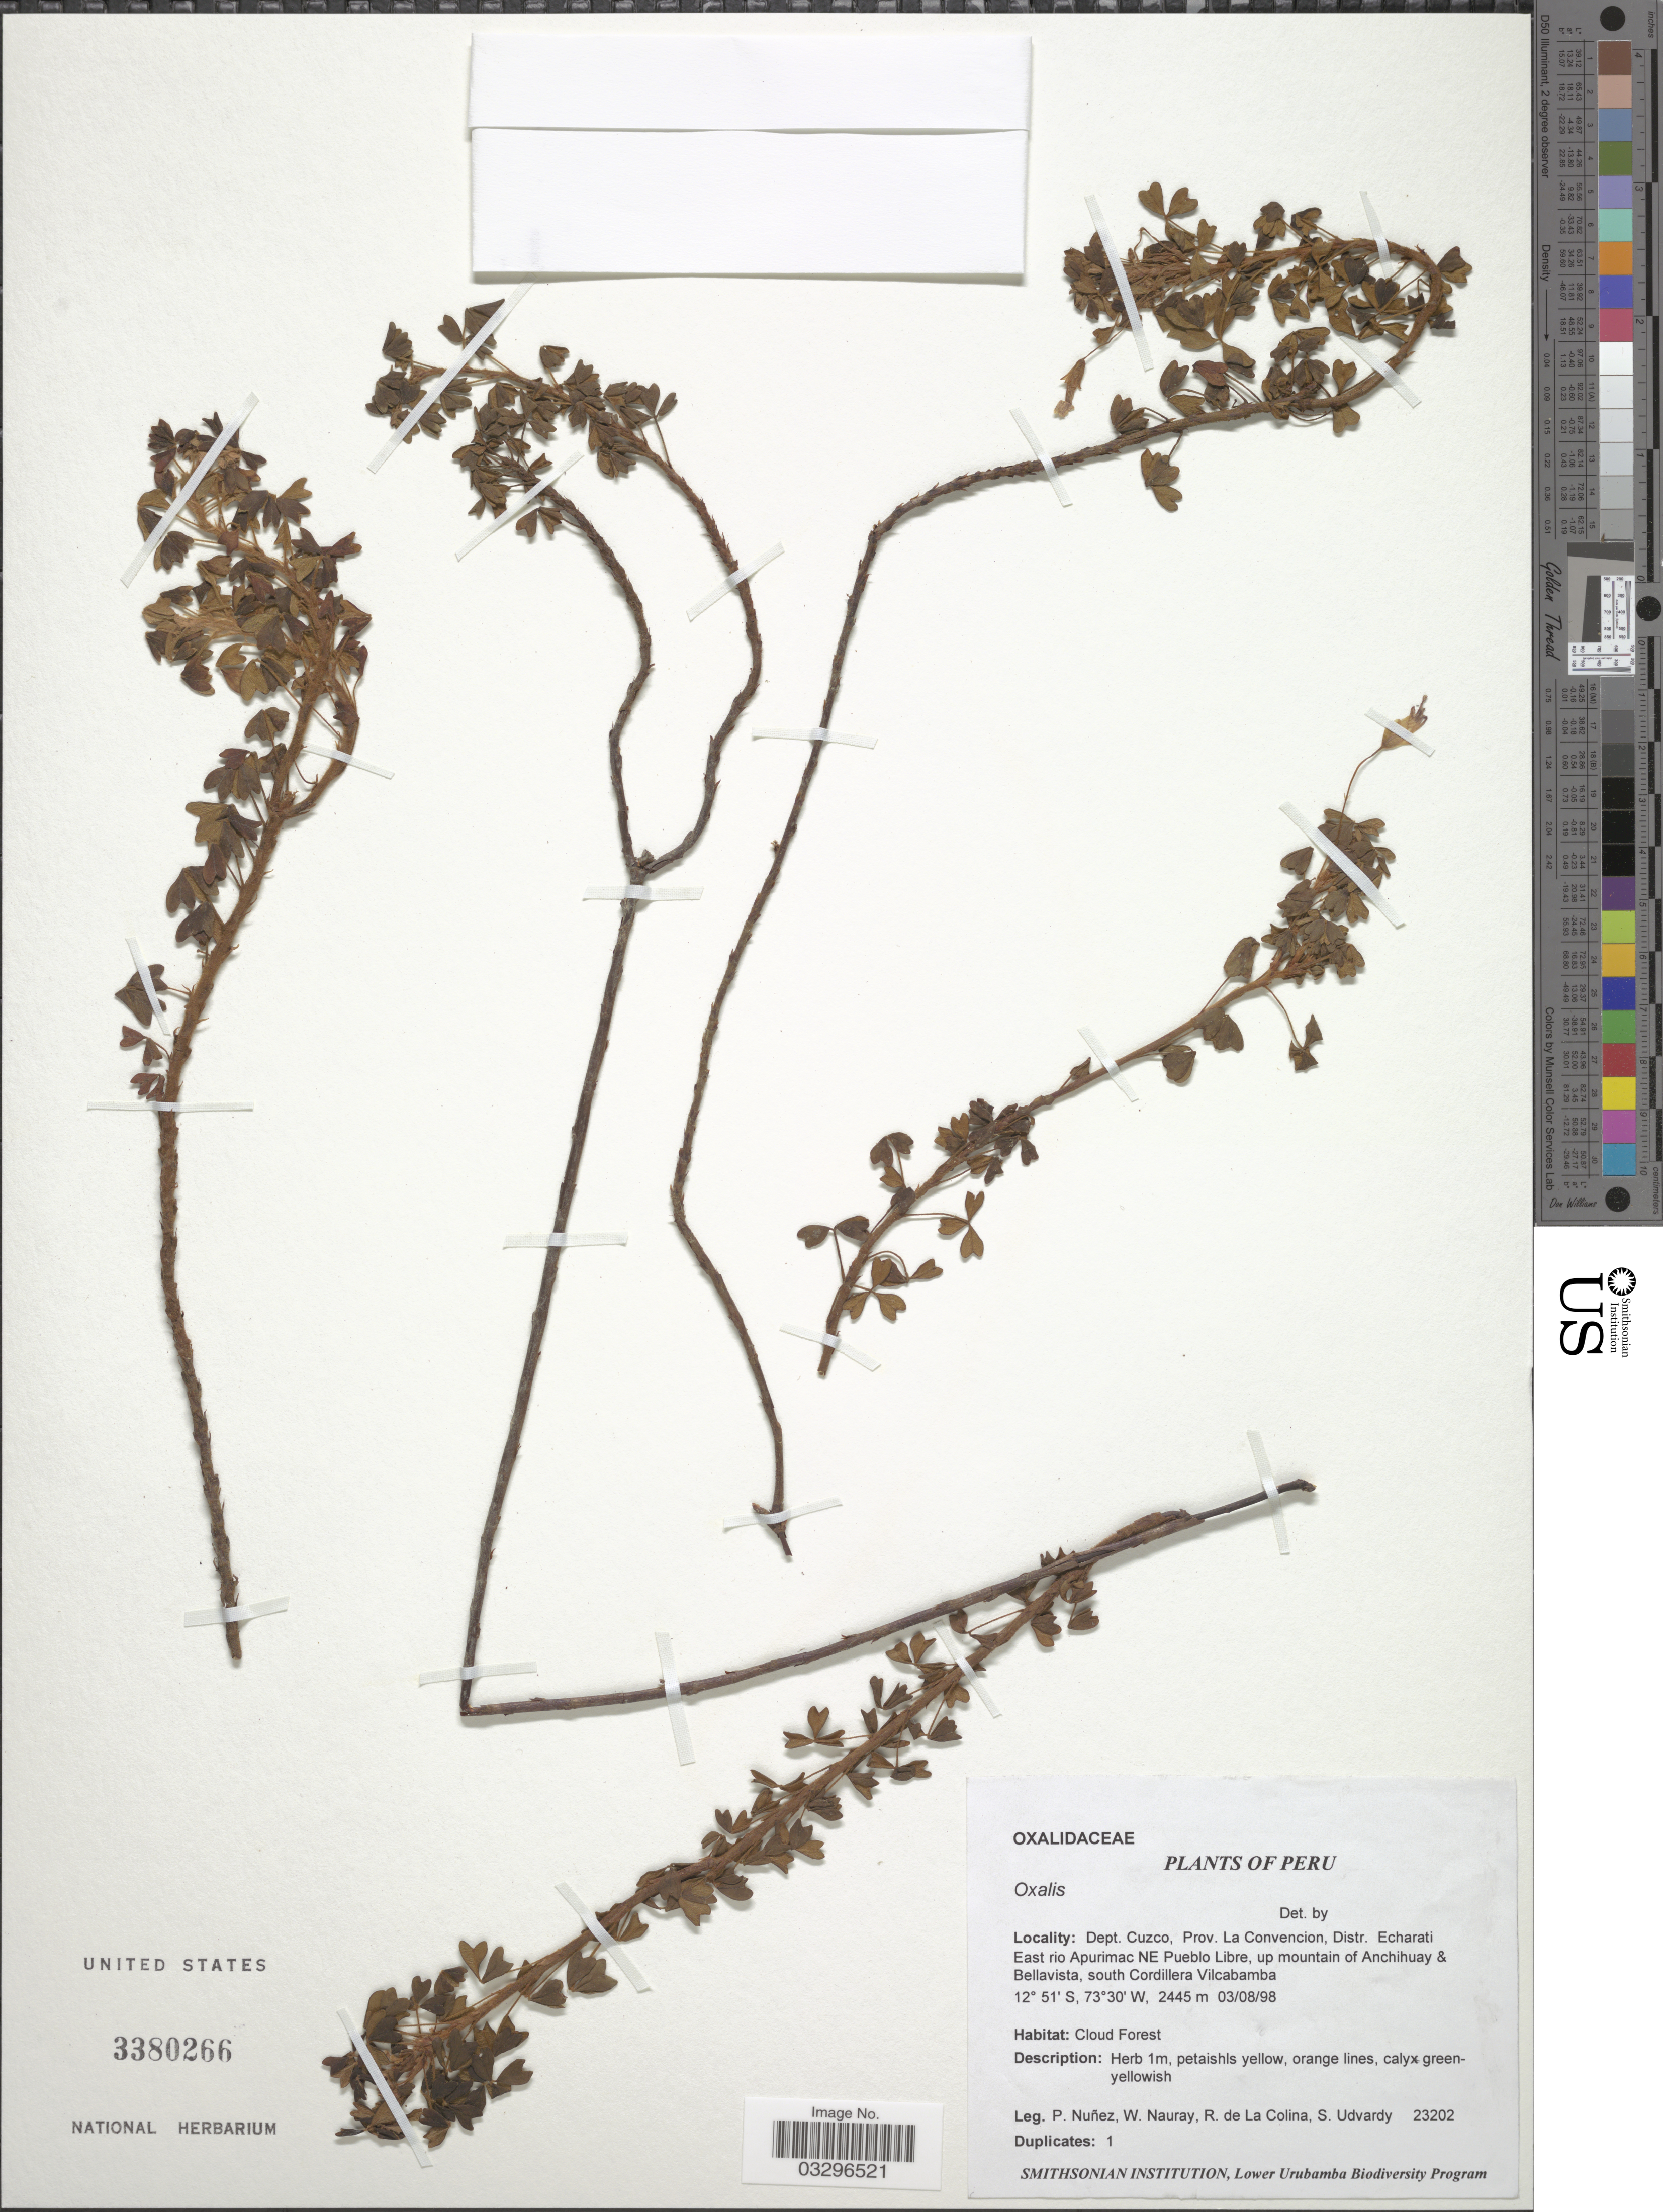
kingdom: Plantae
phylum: Tracheophyta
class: Magnoliopsida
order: Oxalidales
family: Oxalidaceae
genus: Oxalis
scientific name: Oxalis sp.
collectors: P. Nuñez V., W. Nauray, R. Colina & S. Udvardy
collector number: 23202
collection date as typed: Transcribed d/m/y: 3/8/98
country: Peru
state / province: Cusco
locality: Dept. Cuzco, Prov. La Convencion, Distr. Echarati. East rio Apurimac NE Pueblo Libre, up mountain of Anchihuay & Bellavista, south Cordillera Vilcabamba.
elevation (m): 2445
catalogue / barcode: US 3380266